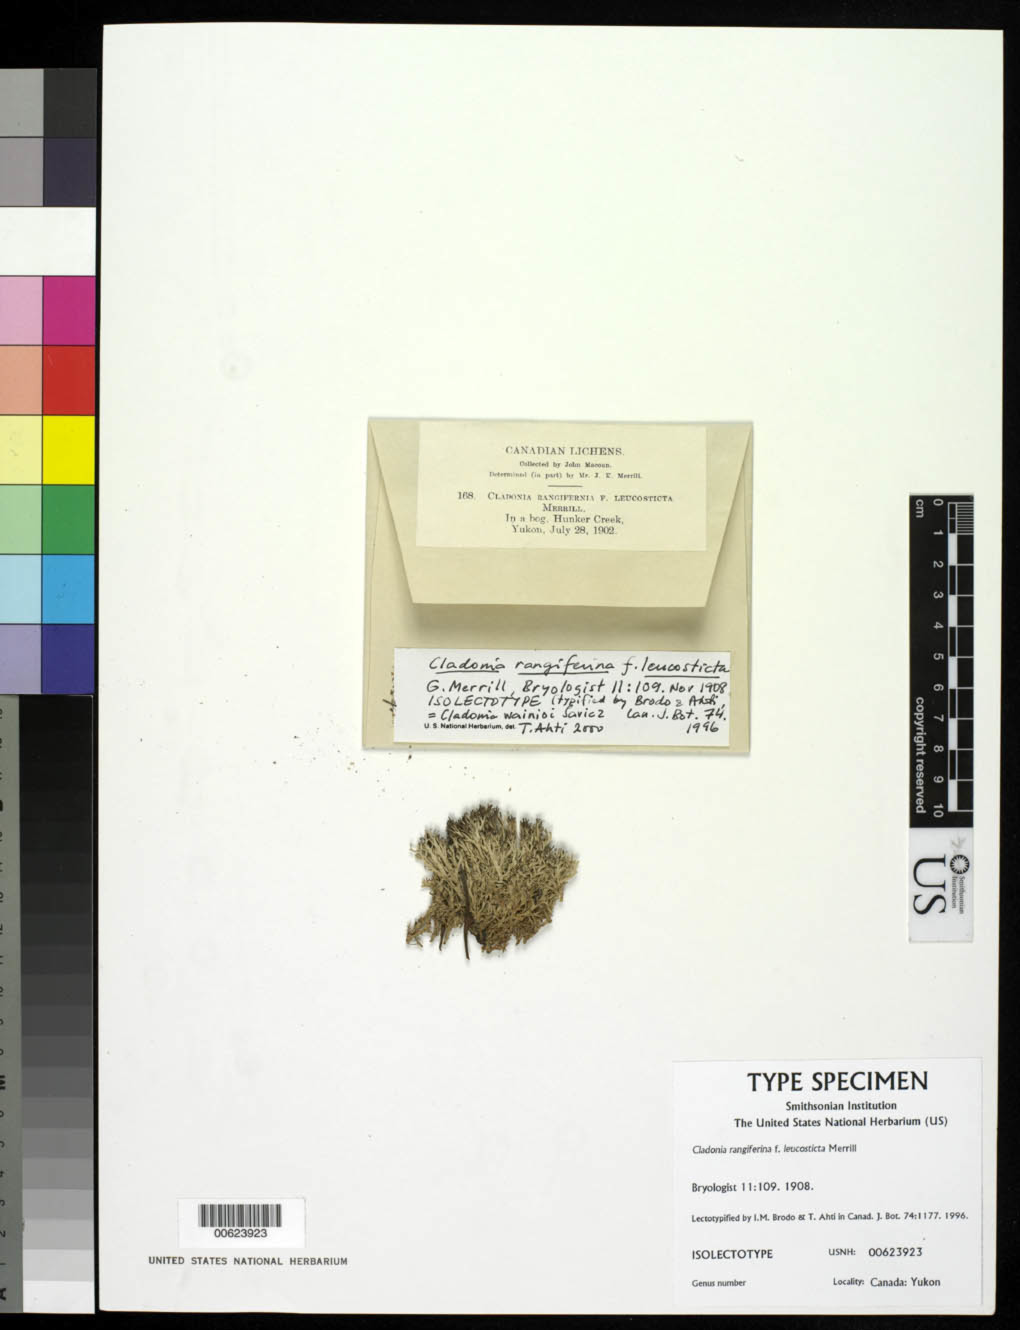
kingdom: Fungi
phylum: Ascomycota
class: Lecanoromycetes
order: Lecanorales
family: Cladoniaceae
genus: Cladonia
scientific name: Cladonia rangiferina f. leucosticta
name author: G. Merr.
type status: Isolectotype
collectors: J. Macoun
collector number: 112 (Canad. Lich. 168)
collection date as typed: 28 Jul 1902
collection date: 1902-07-28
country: Canada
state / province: Yukon Territory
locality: Hunter Creek.